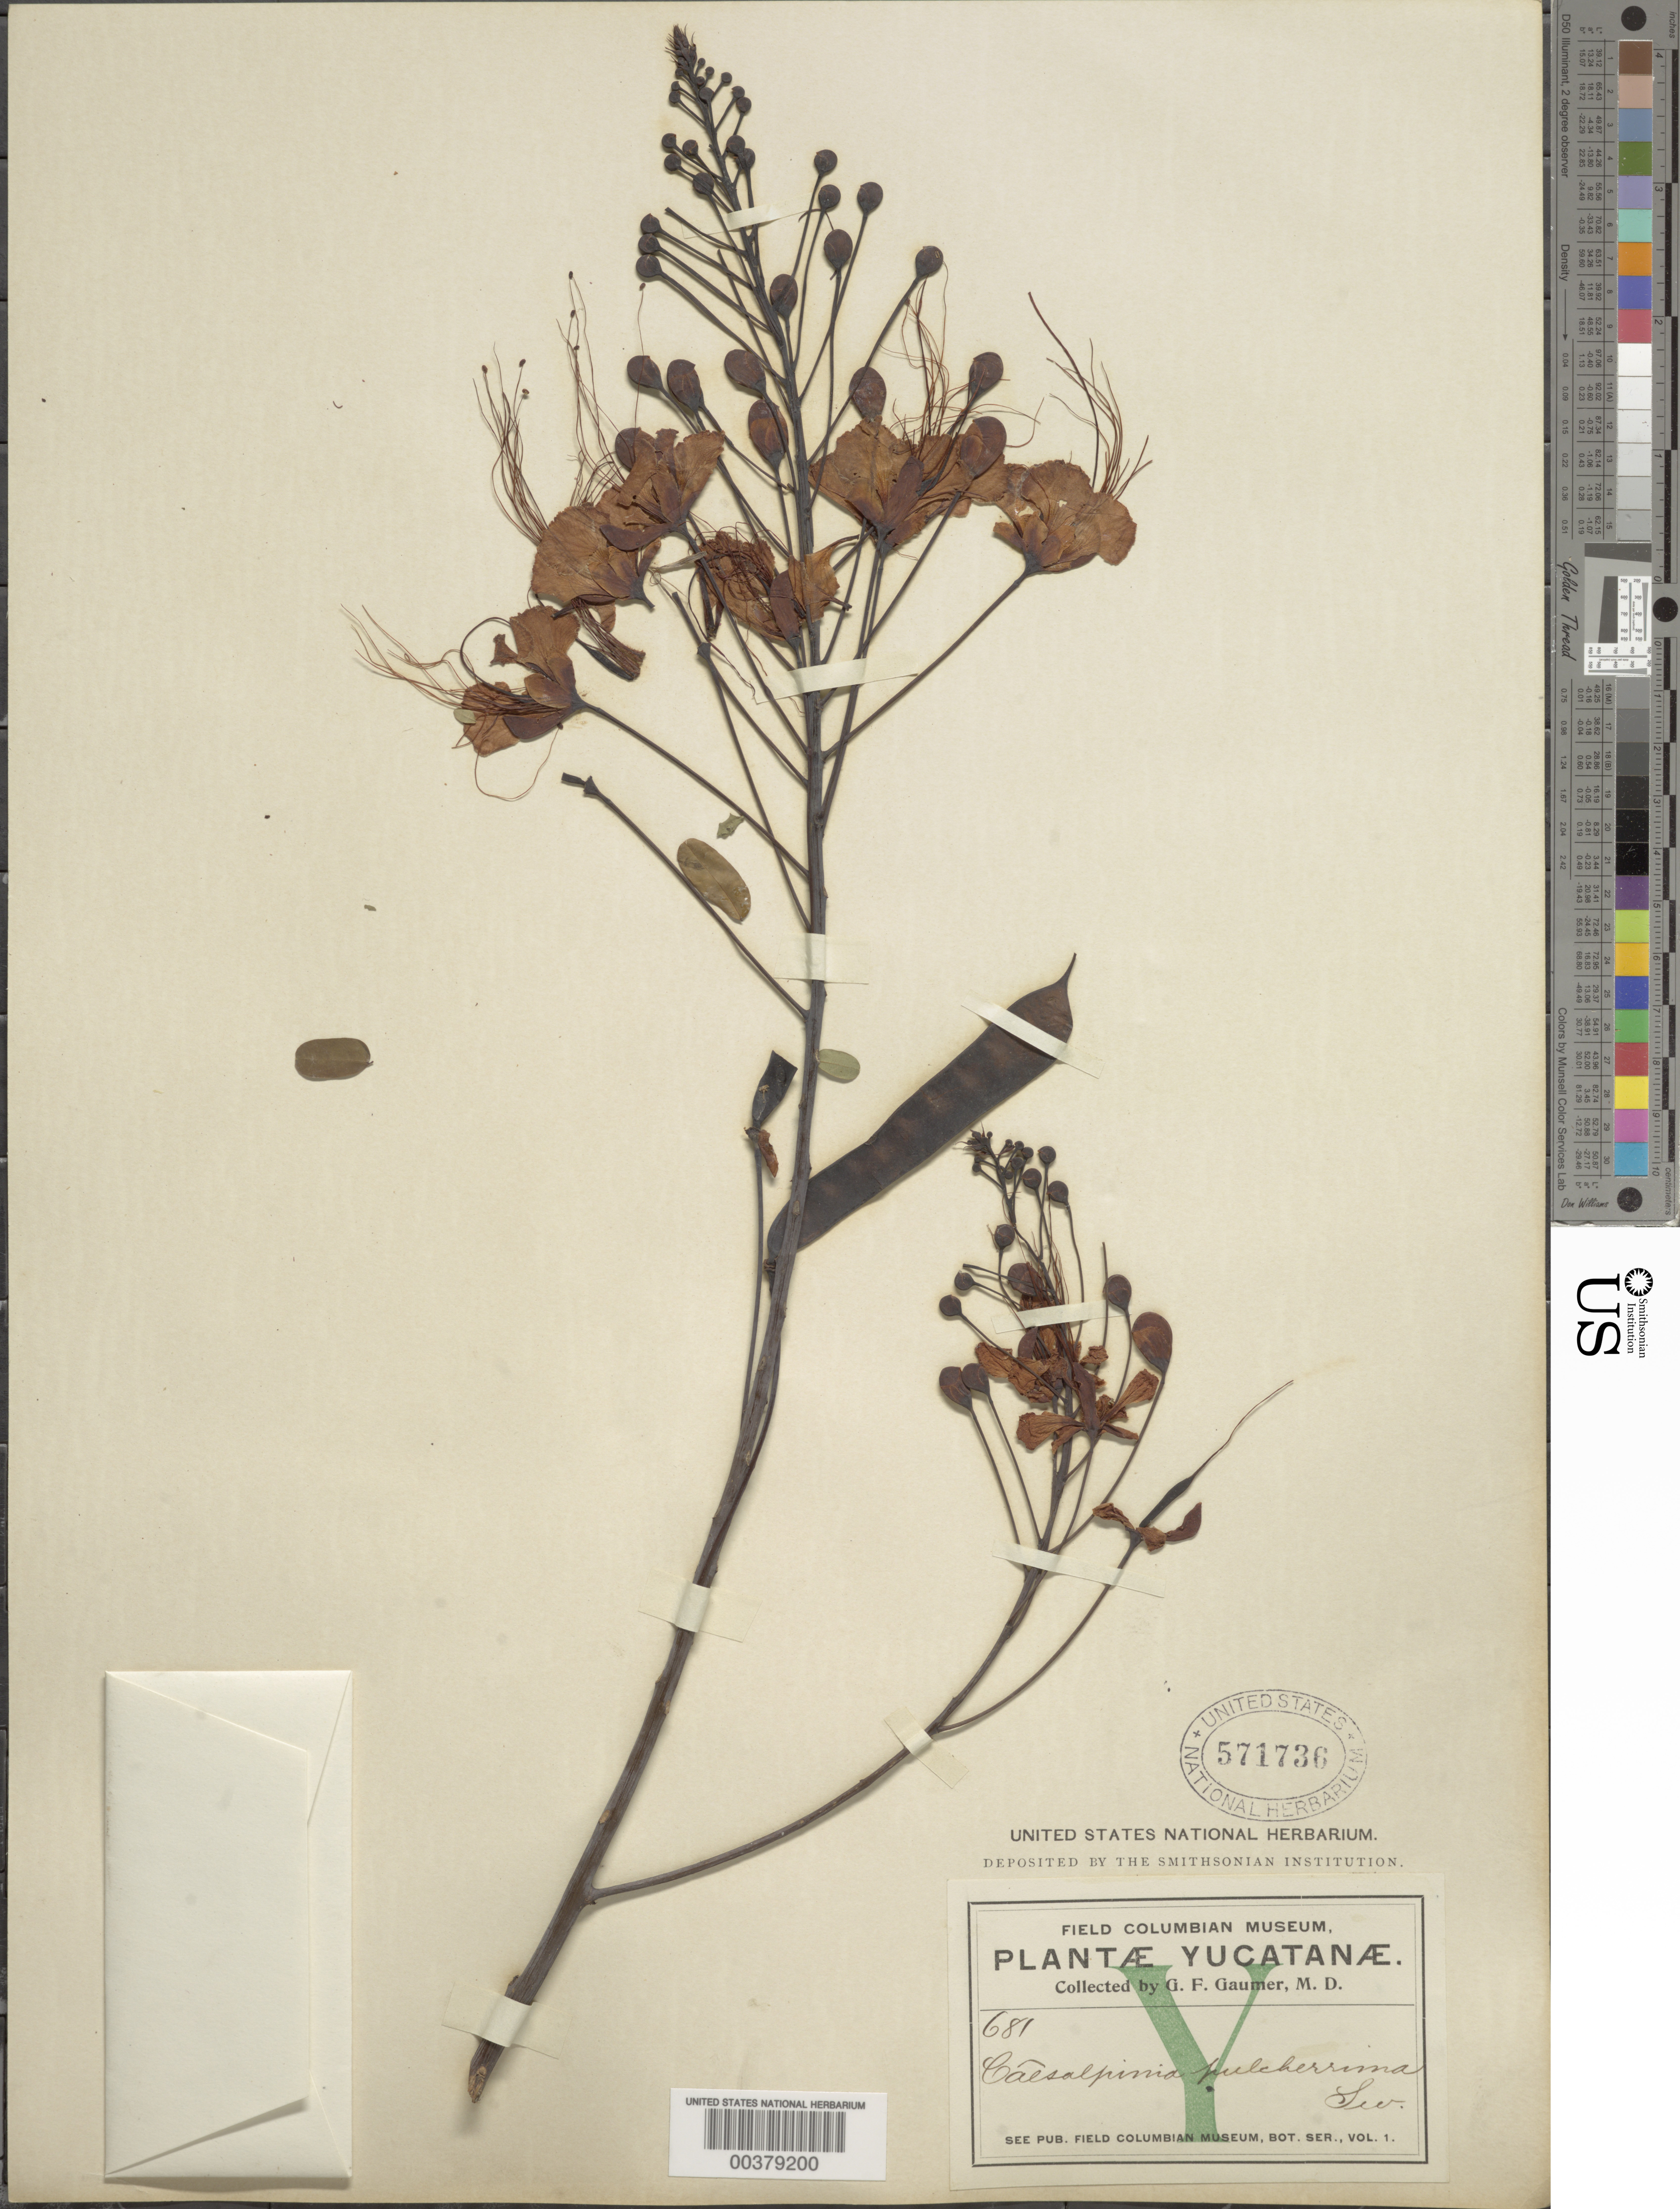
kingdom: Plantae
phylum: Tracheophyta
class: Magnoliopsida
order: Fabales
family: Fabaceae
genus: Caesalpinia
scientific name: Caesalpinia pulcherrima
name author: (L.) Sw.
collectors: G. F. Gaumer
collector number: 681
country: Mexico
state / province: Yucatán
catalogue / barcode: US 571736